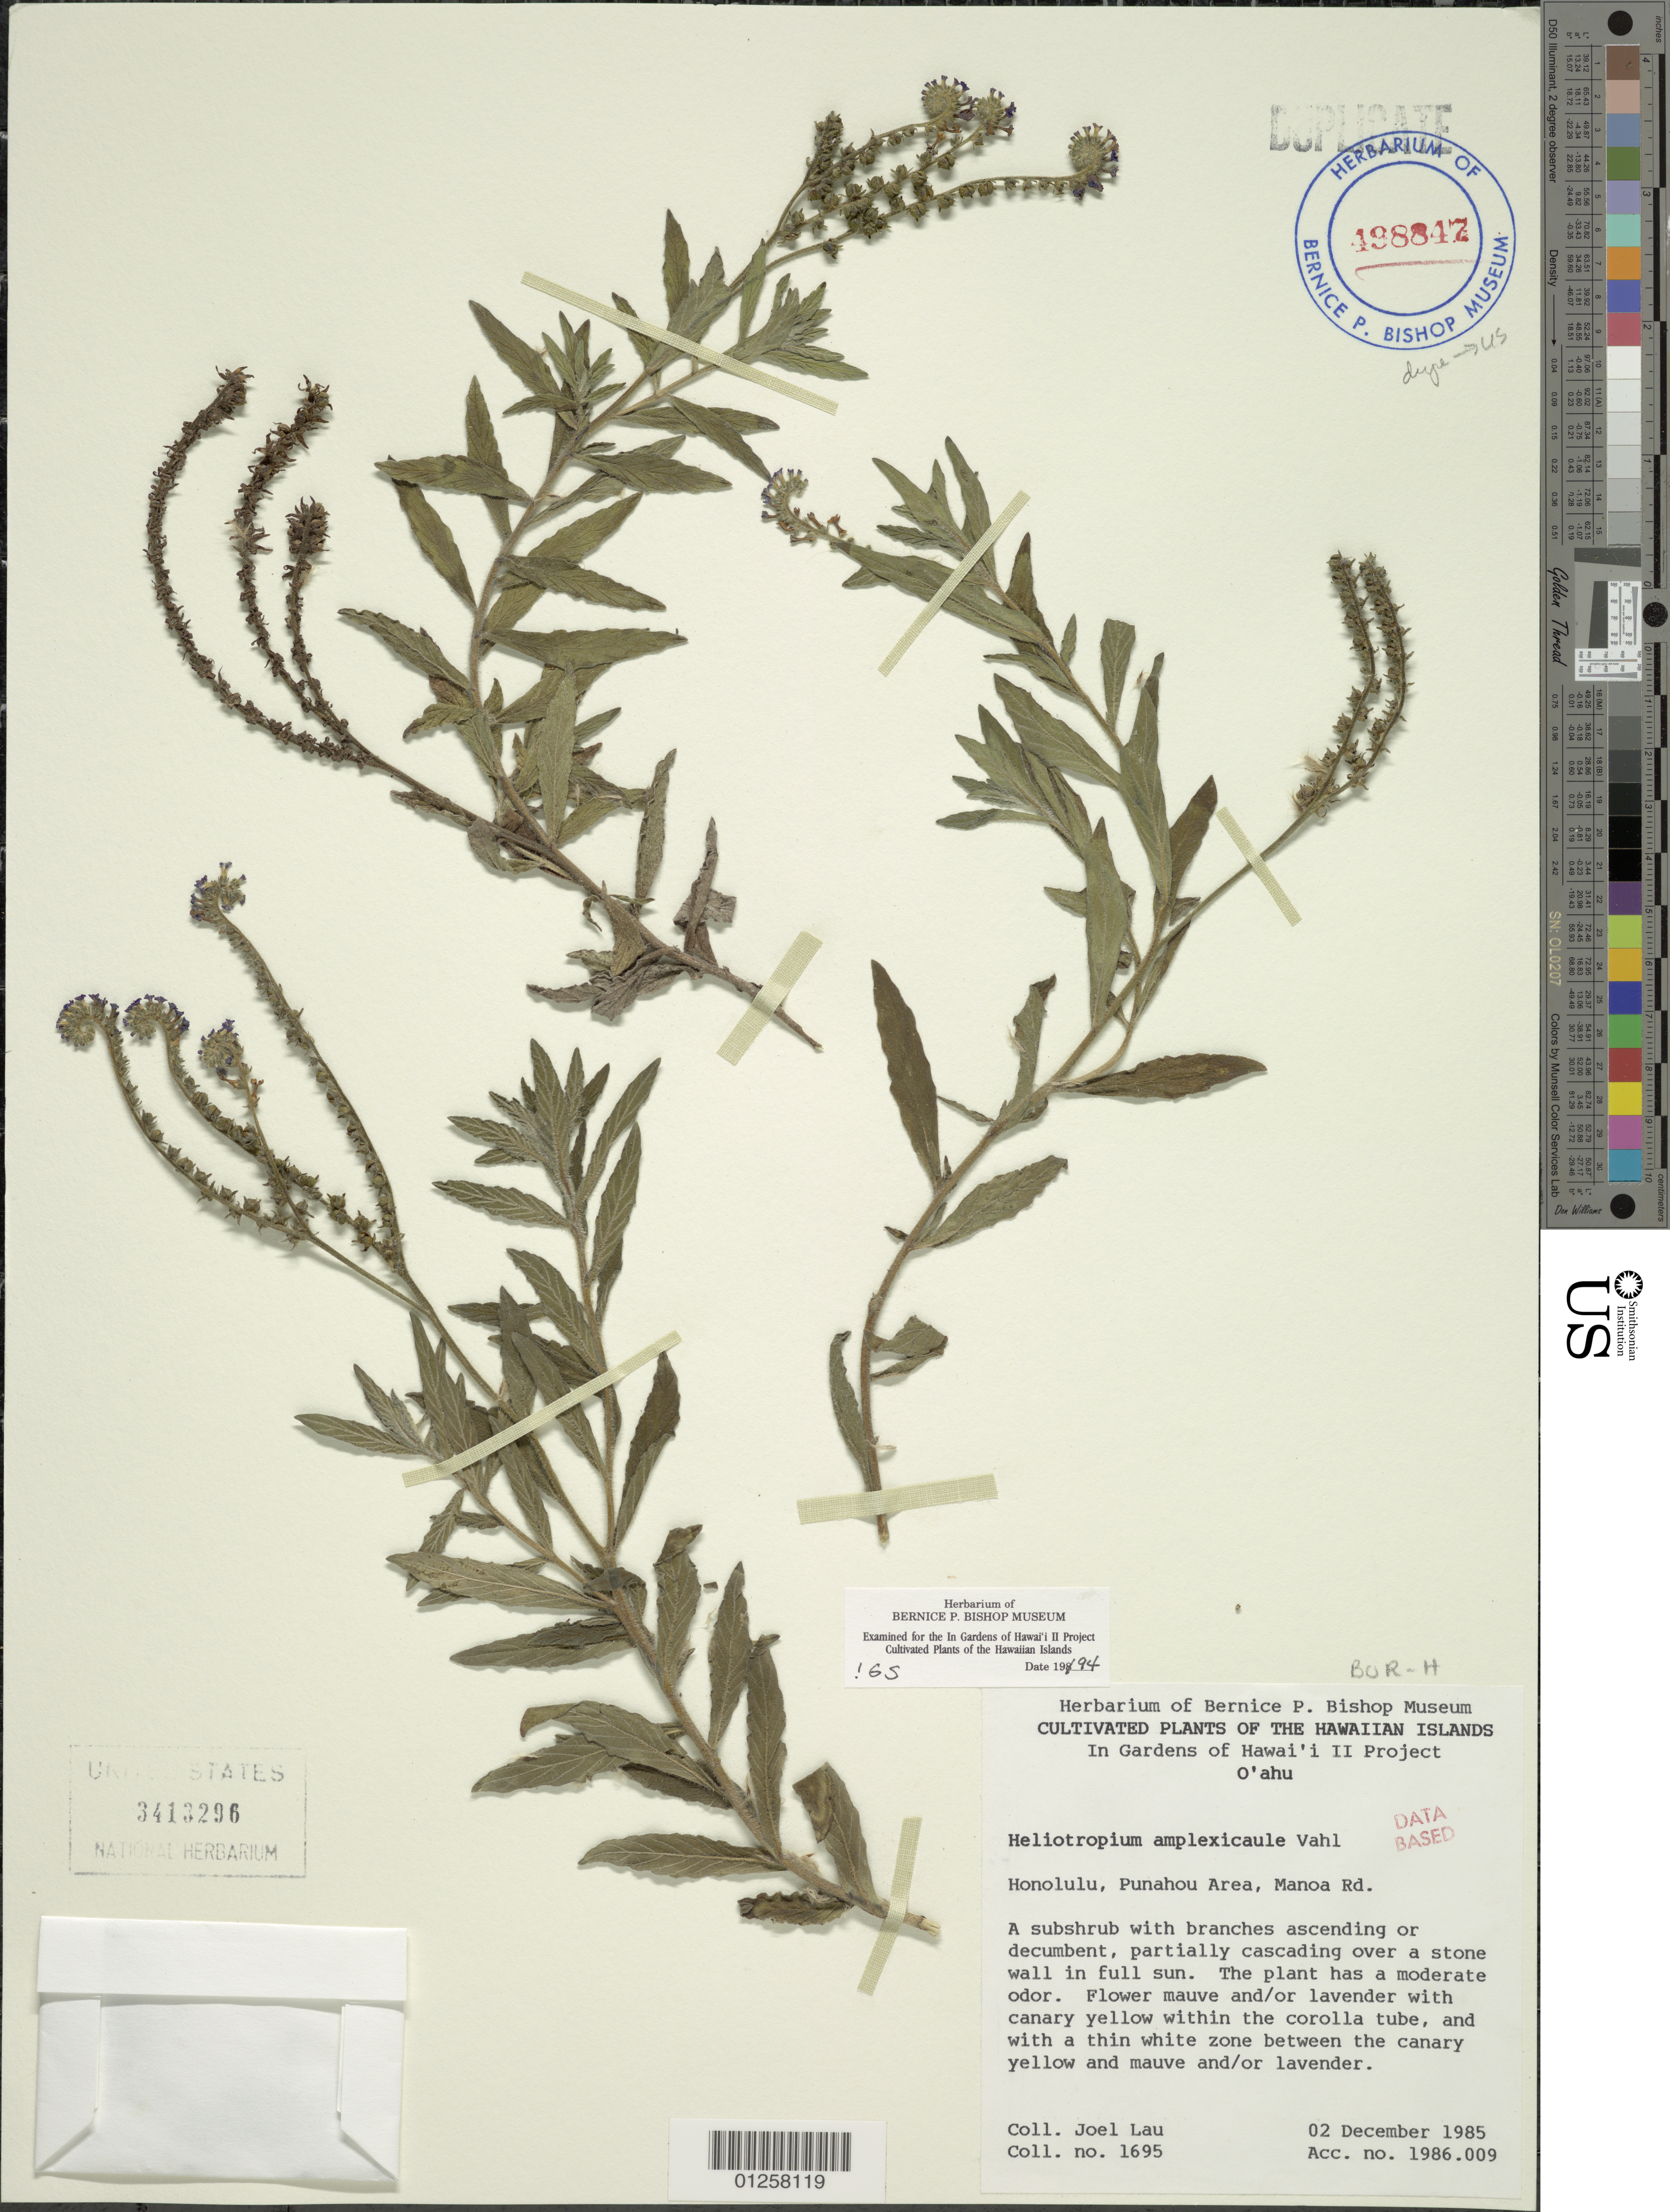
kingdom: Plantae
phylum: Tracheophyta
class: Magnoliopsida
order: Boraginales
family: Heliotropiaceae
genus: Heliotropium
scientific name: Heliotropium amplexicaule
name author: Vahl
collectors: J. Lau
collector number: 1695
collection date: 1985-12-02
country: United States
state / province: Hawaii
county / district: Honolulu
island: Oahu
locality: Honolulu,Punahou Area, Manoa Rd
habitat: Full sun.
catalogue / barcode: US 3413296